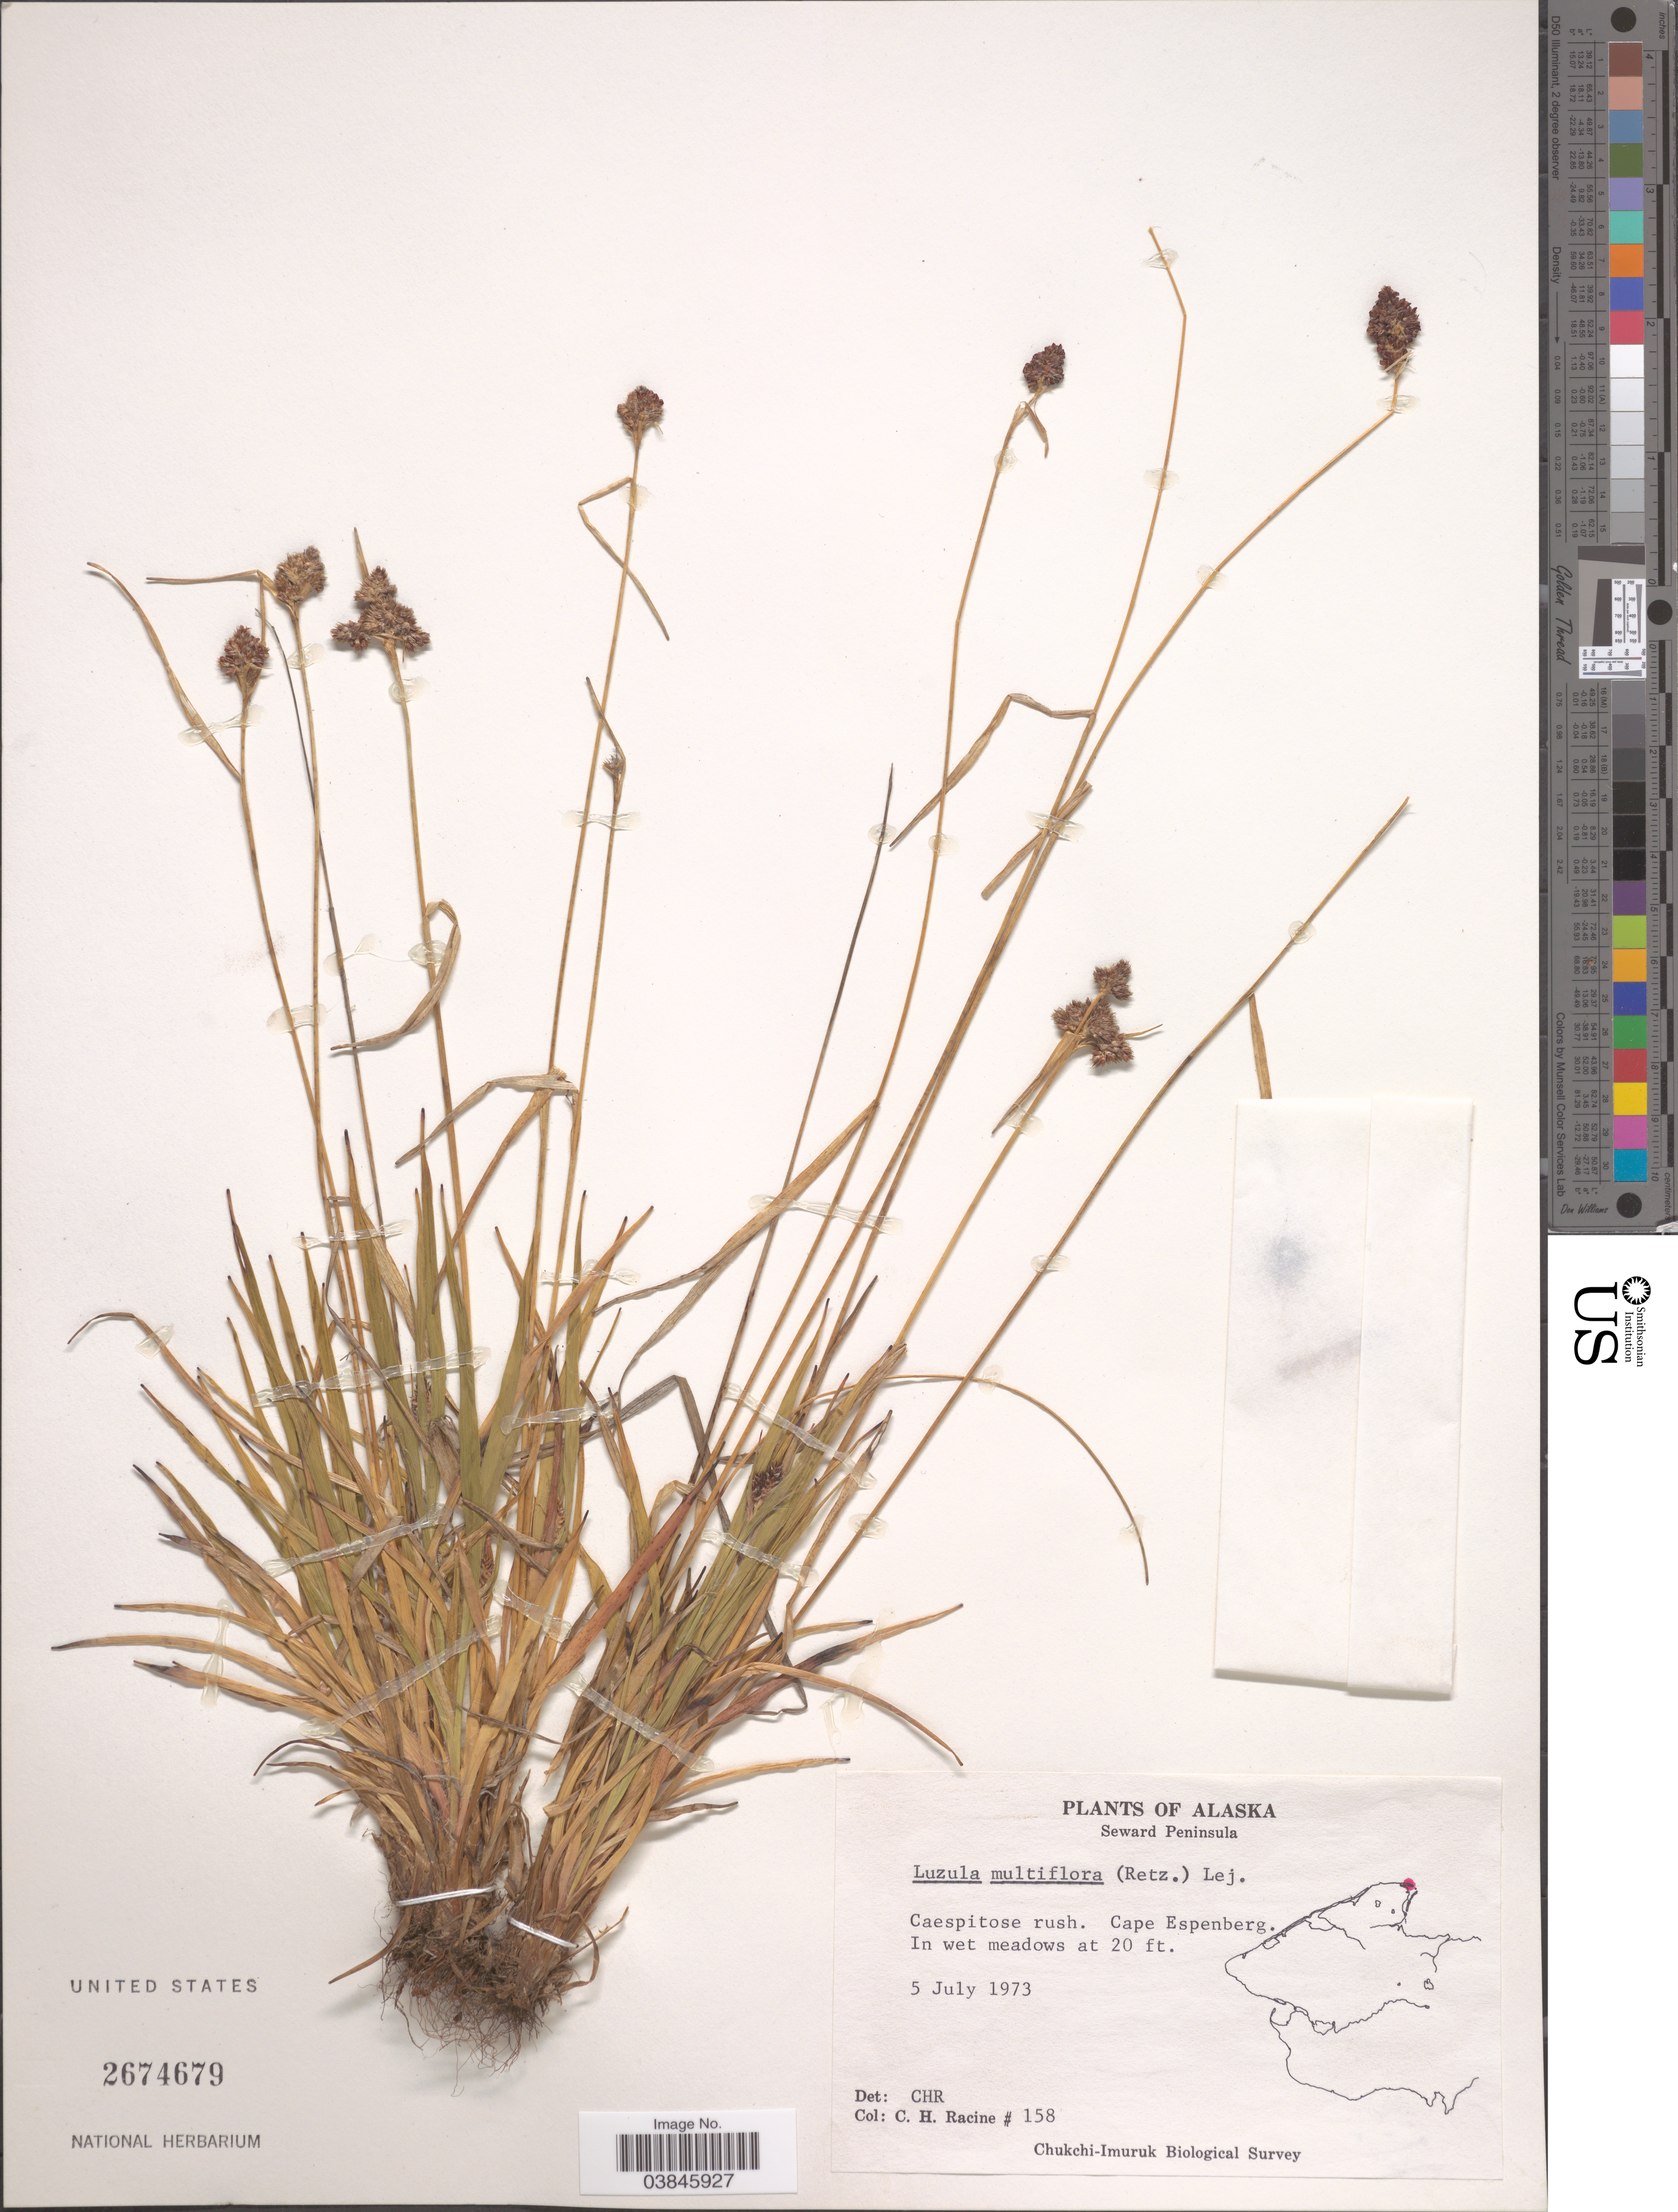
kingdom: Plantae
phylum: Tracheophyta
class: Liliopsida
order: Poales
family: Juncaceae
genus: Luzula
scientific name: Luzula multiflora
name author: (Ehrh.) Lej.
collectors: C. Racine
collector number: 158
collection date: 1973-07-05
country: United States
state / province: Alaska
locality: Seward Peninsula. Cape Espenberg.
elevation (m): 6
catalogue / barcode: US 2674679